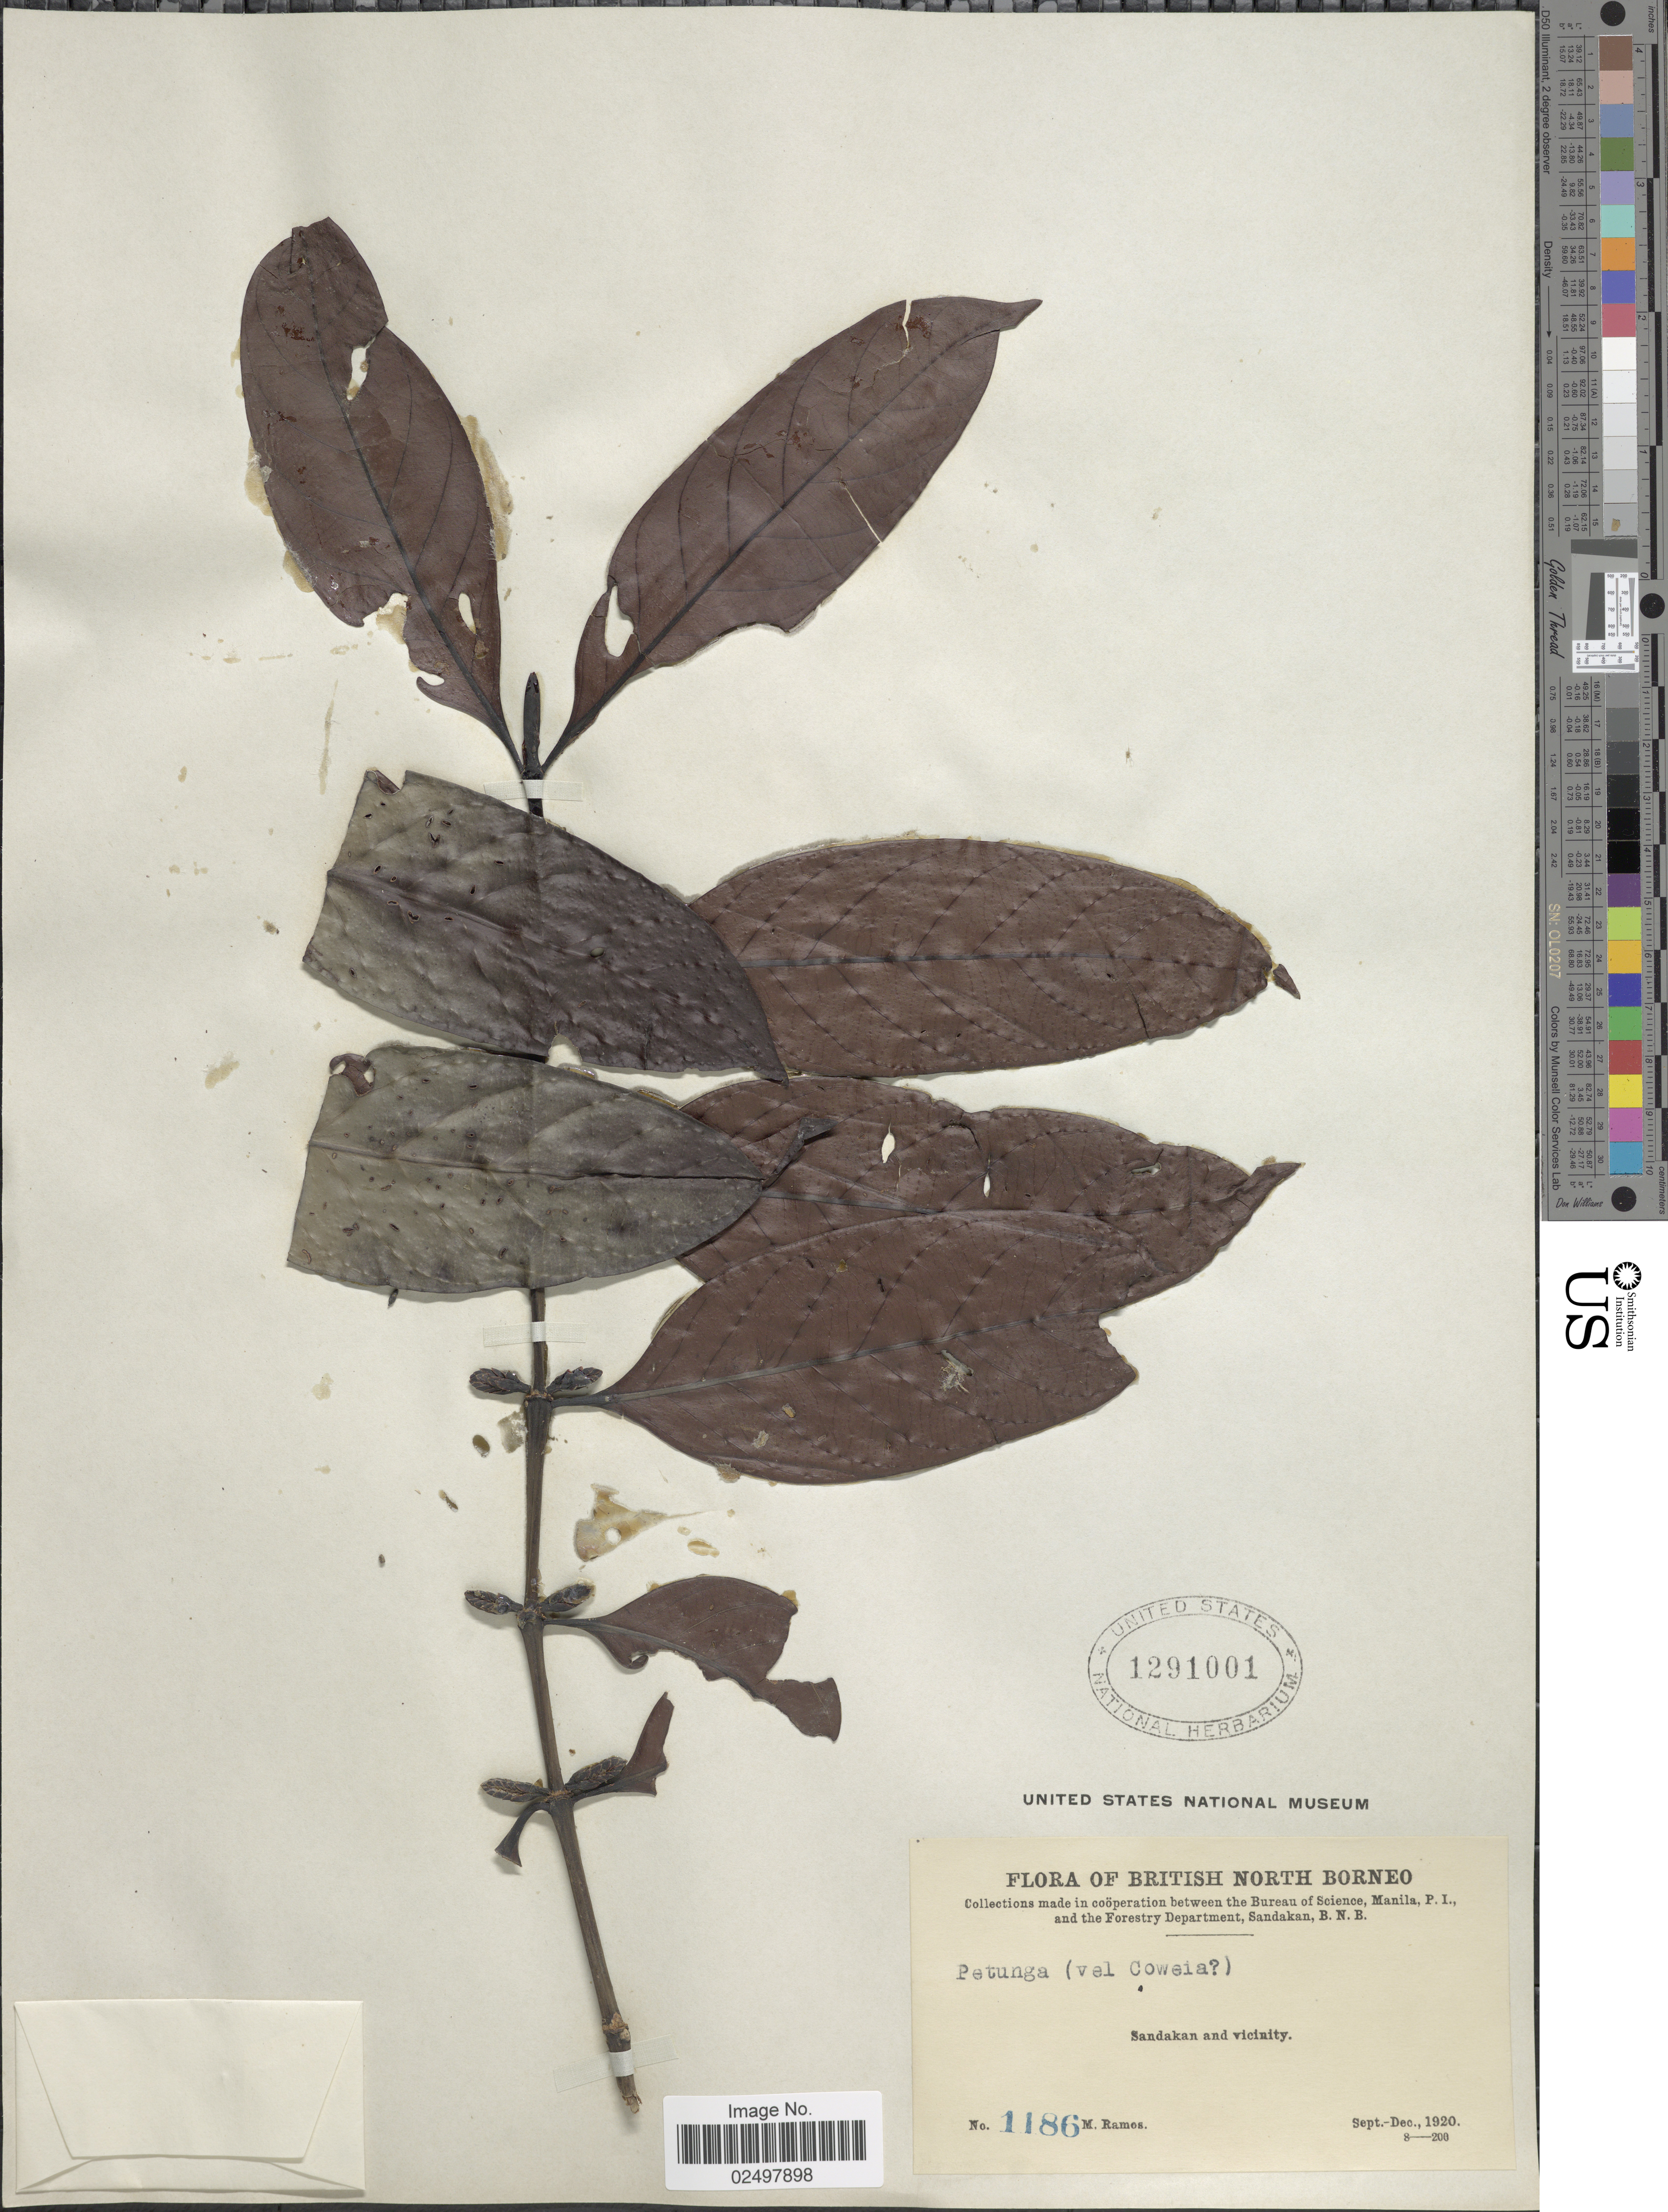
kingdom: Plantae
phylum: Tracheophyta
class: Magnoliopsida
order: Gentianales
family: Rubiaceae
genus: Hypobathrum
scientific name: Hypobathrum sp.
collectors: M. Ramos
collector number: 1186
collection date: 1920-09/1920-12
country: Malaysia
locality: British North Borneo, Sandakan and vicinity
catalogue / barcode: US 1291001